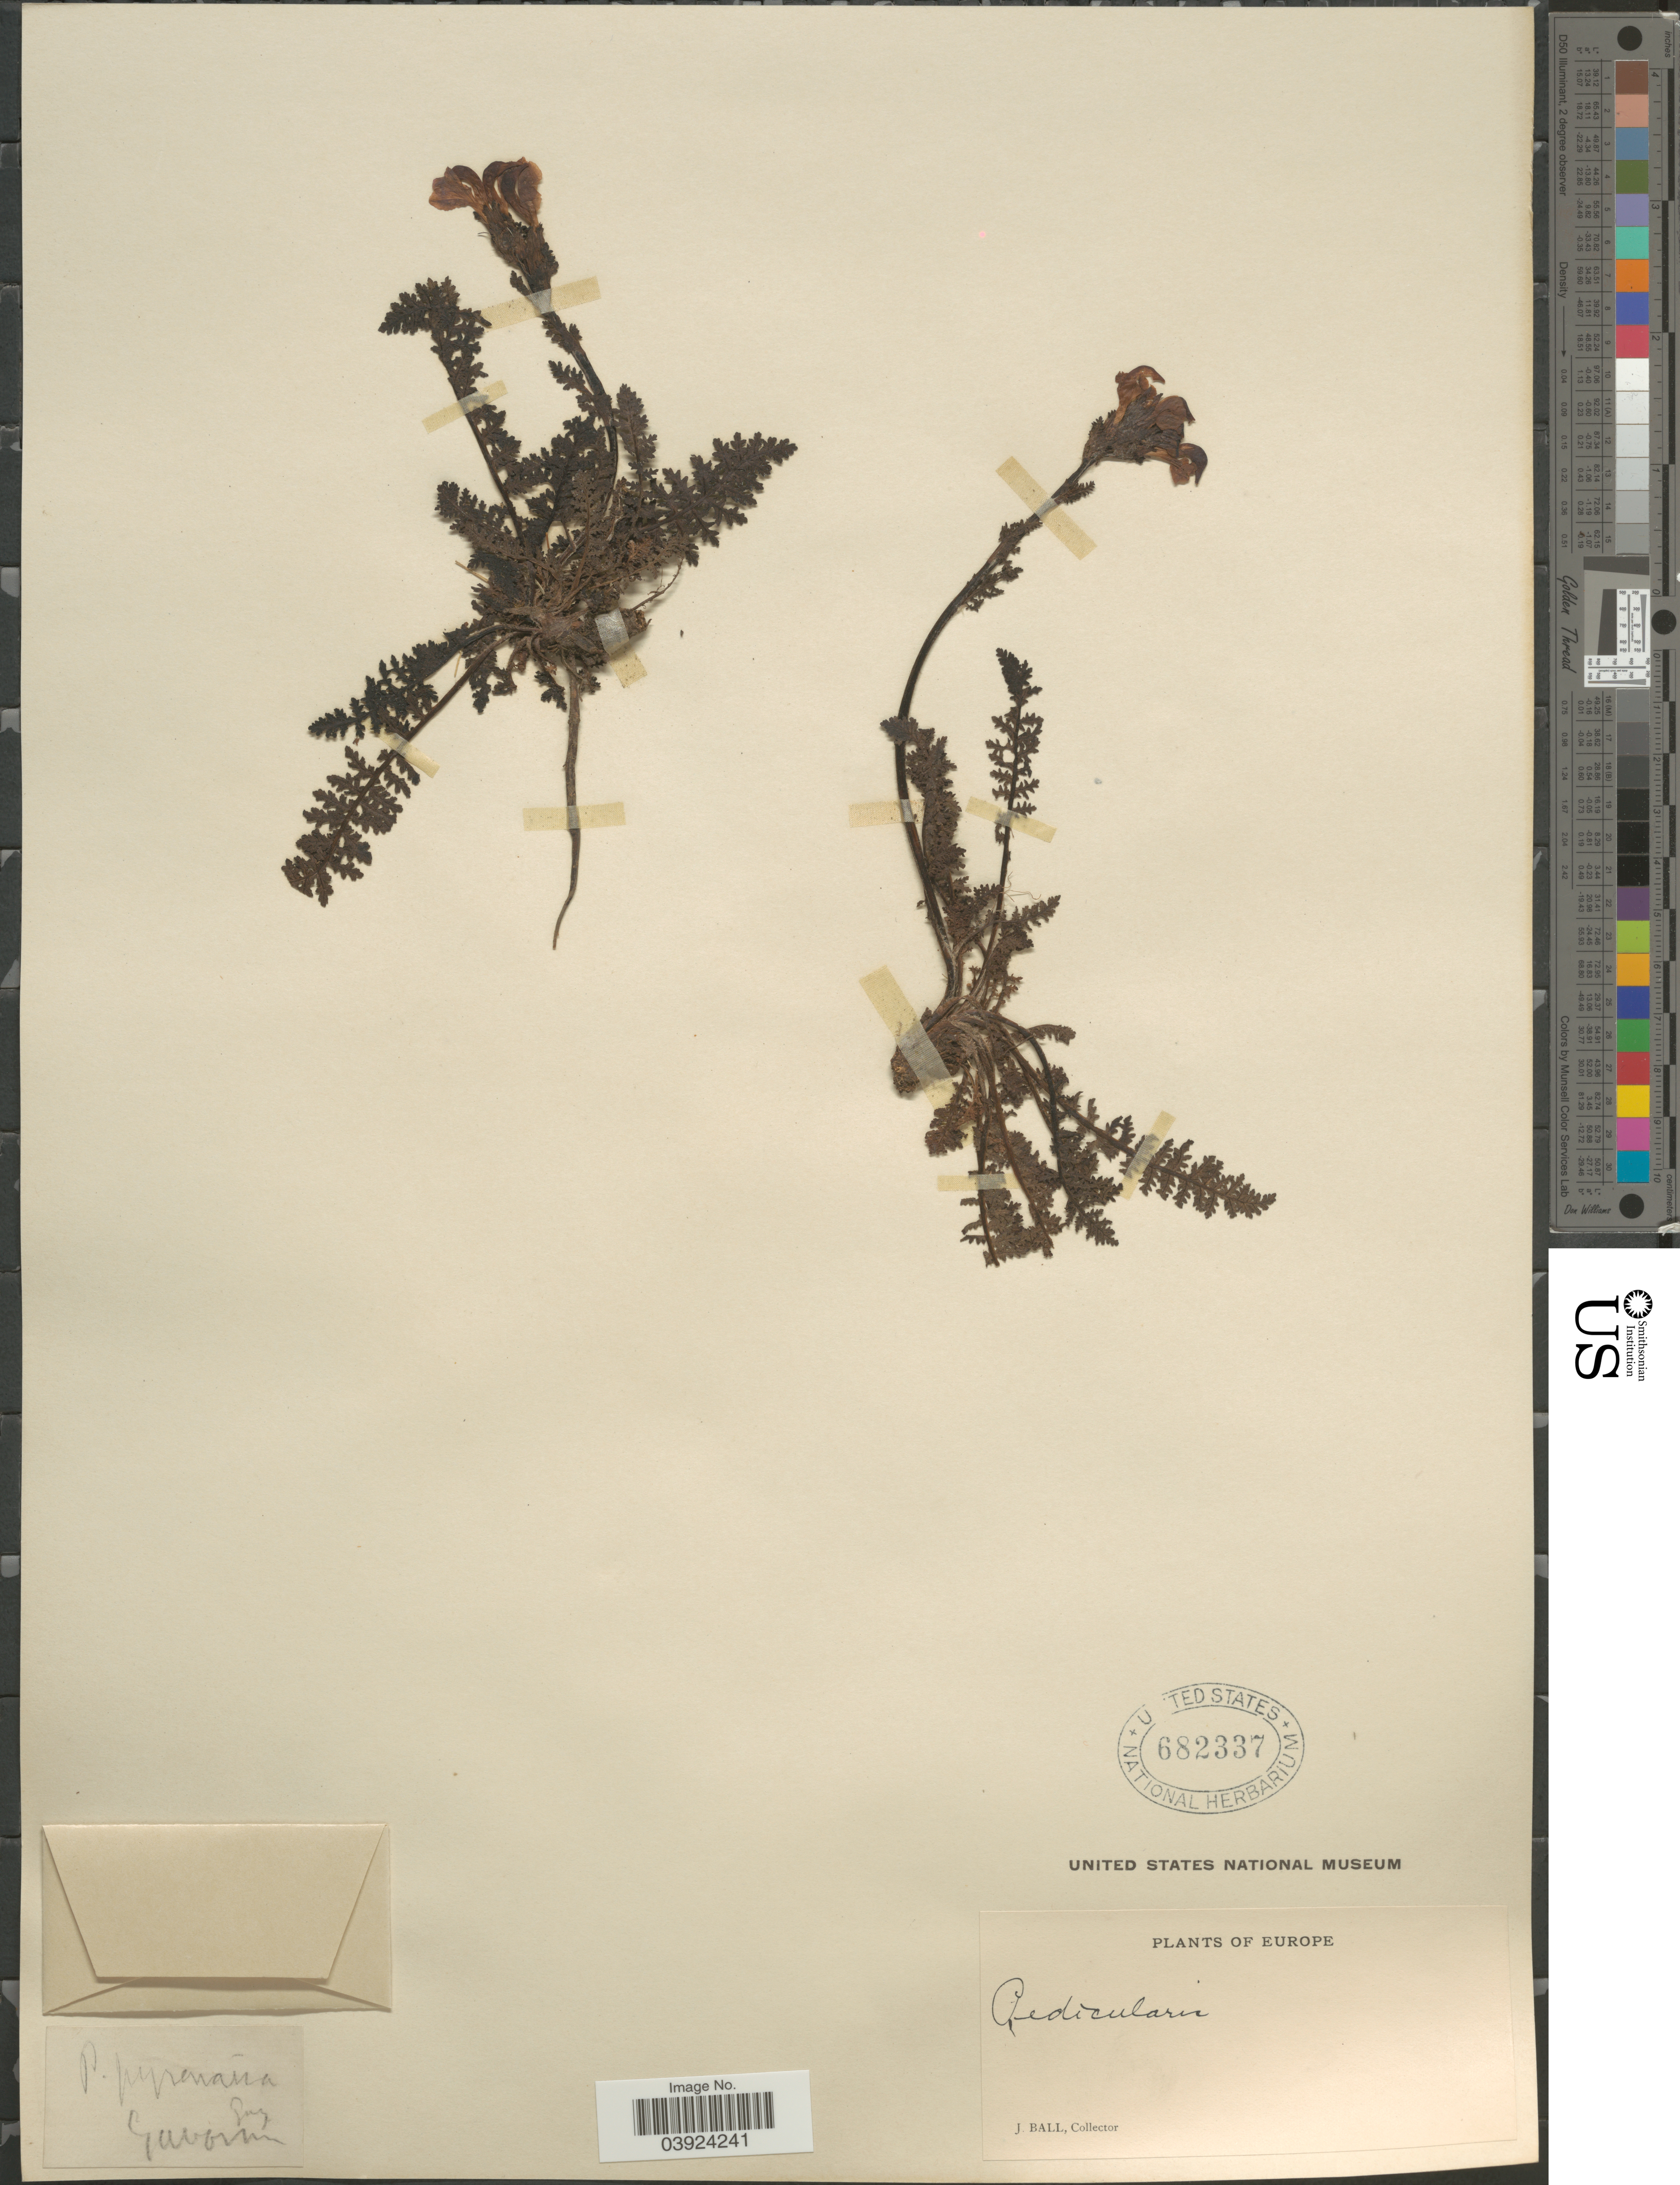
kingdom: Plantae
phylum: Tracheophyta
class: Magnoliopsida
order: Lamiales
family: Orobanchaceae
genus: Pedicularis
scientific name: Pedicularis sp.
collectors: J. Ball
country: France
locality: Gavarnie, Europe.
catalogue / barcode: US 682337